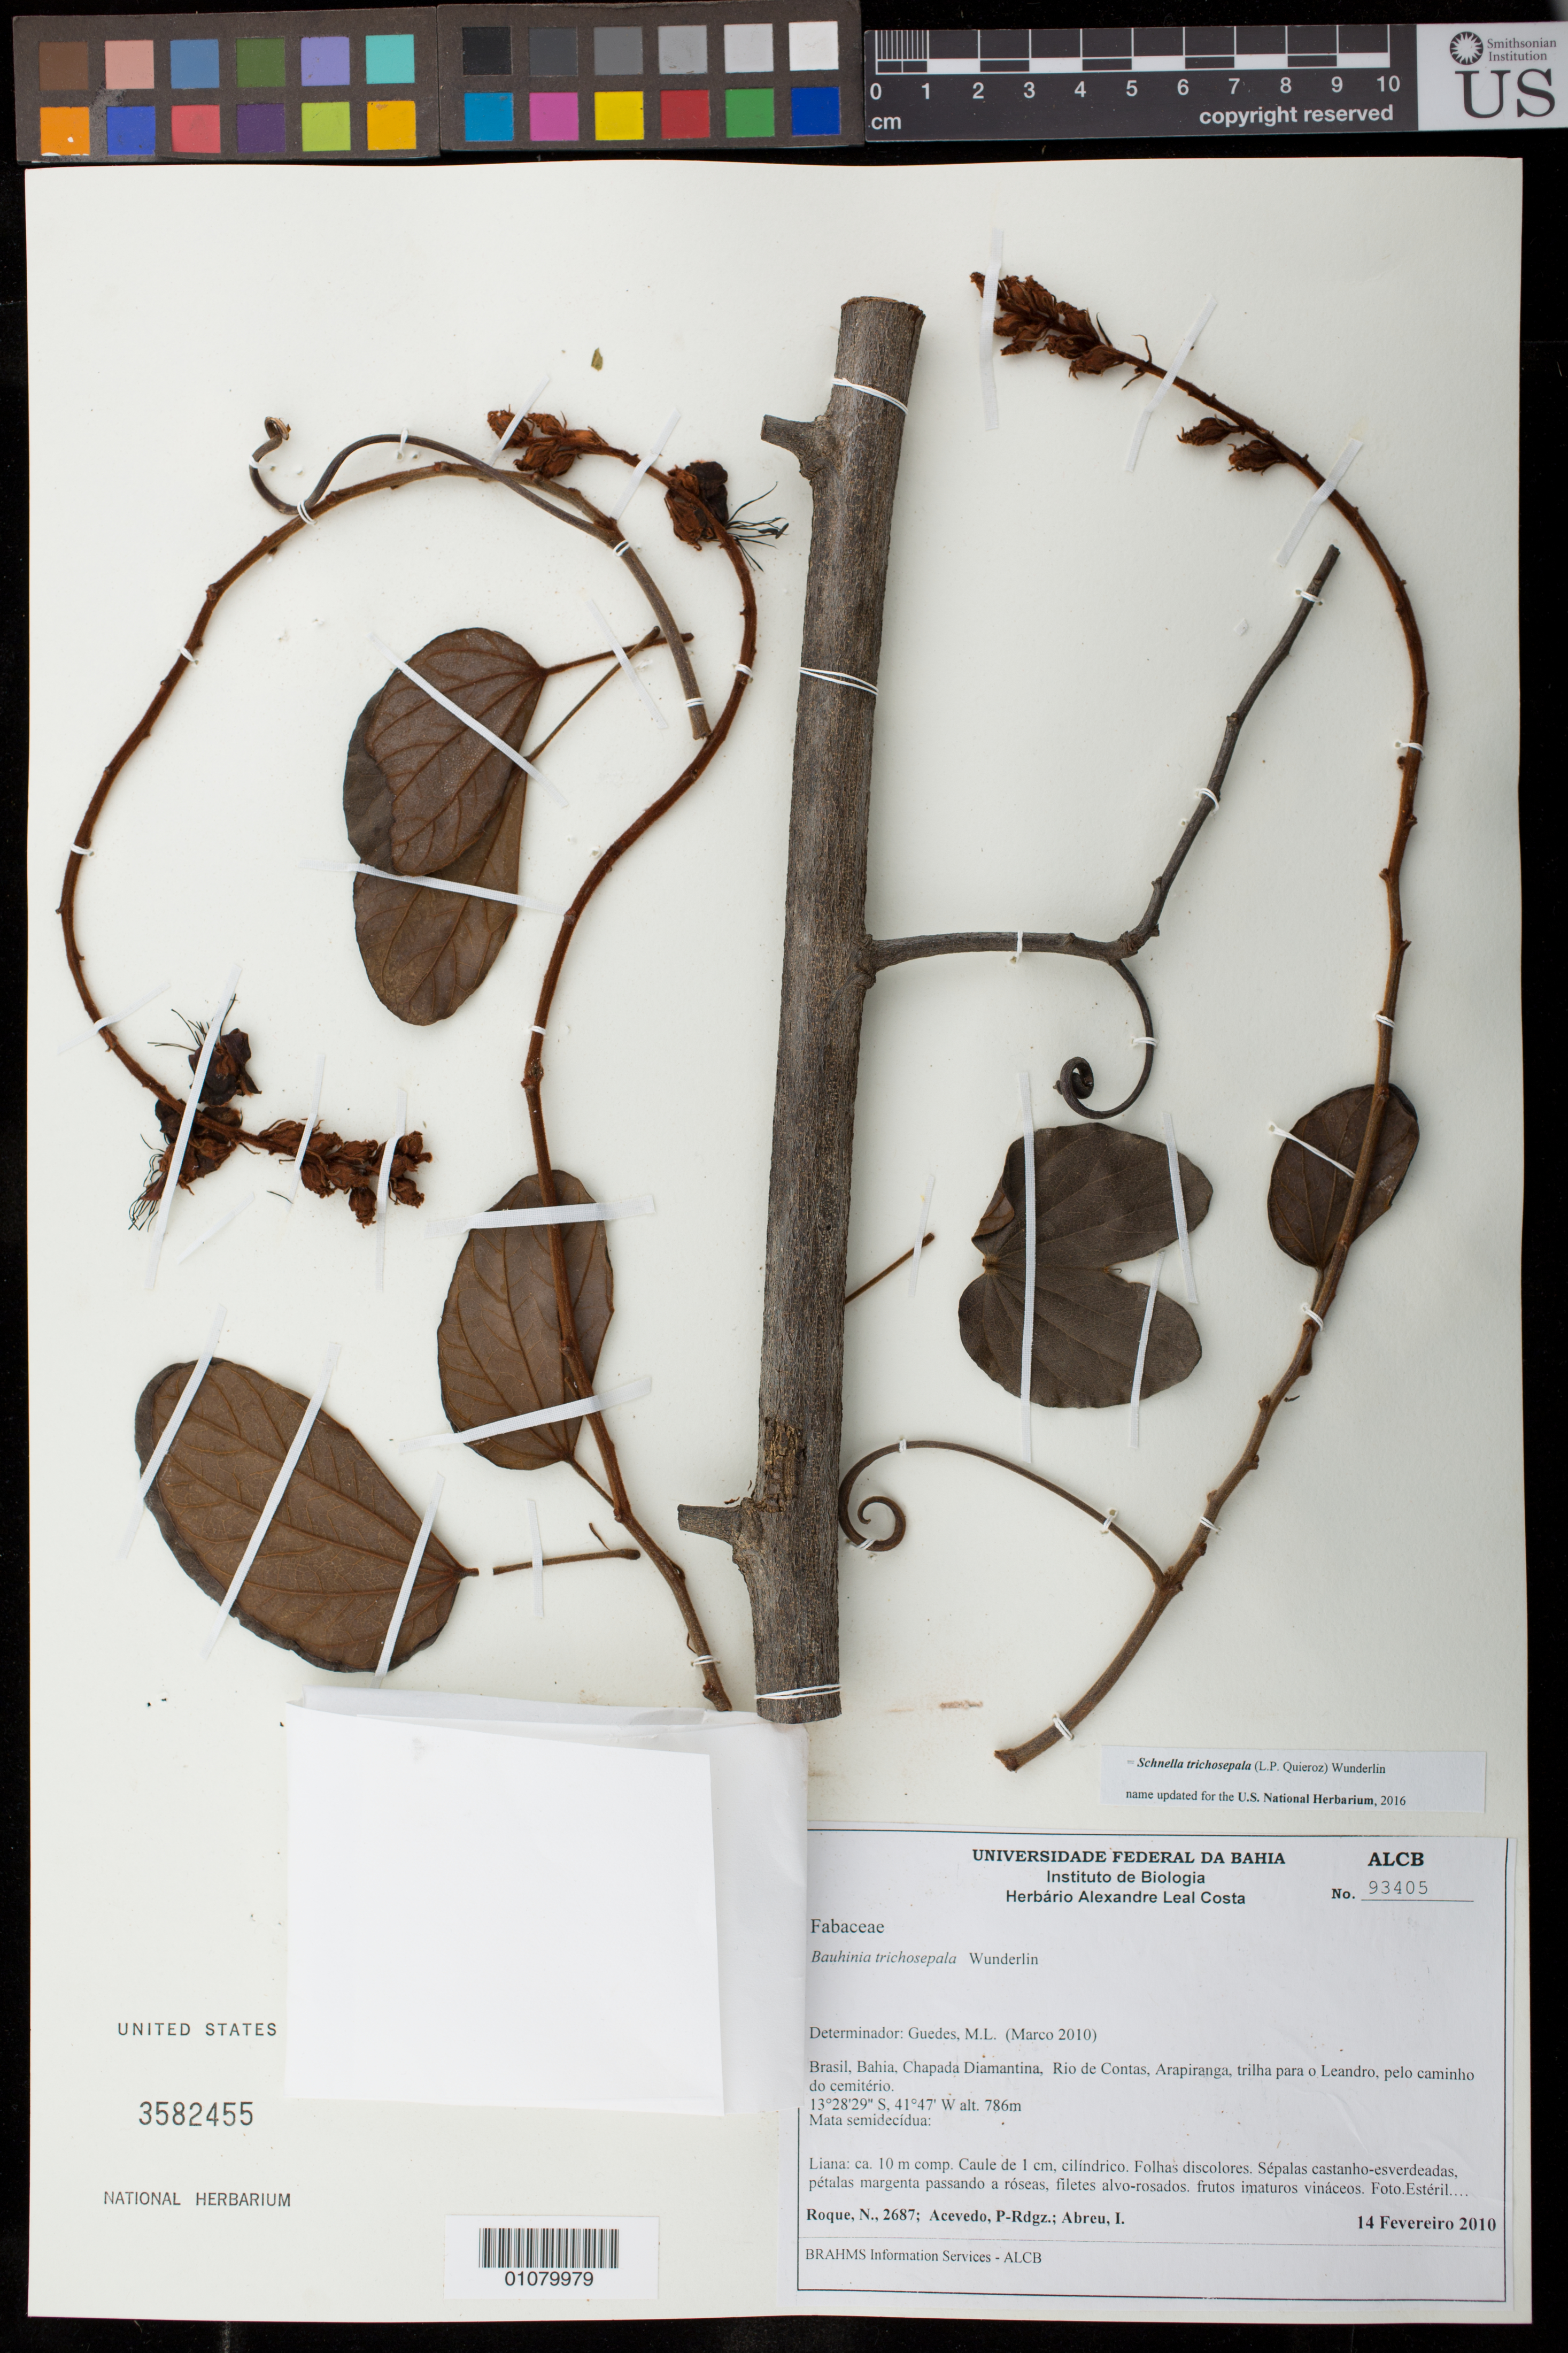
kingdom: Plantae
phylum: Tracheophyta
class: Magnoliopsida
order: Fabales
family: Fabaceae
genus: Schnella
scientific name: Schnella trichosepala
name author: (L.P. Queiroz) Wunderlin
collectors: N. Roque, P. Acevedo-Rodr. & I. S. Abreu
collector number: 2687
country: Brazil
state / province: Bahia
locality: Chapada Diamantina, Rio de Contas, Arapiuranga, trilha para o Leandro, pelo caminho do cemiterio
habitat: Mata semidecidua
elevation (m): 786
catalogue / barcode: US 3582455